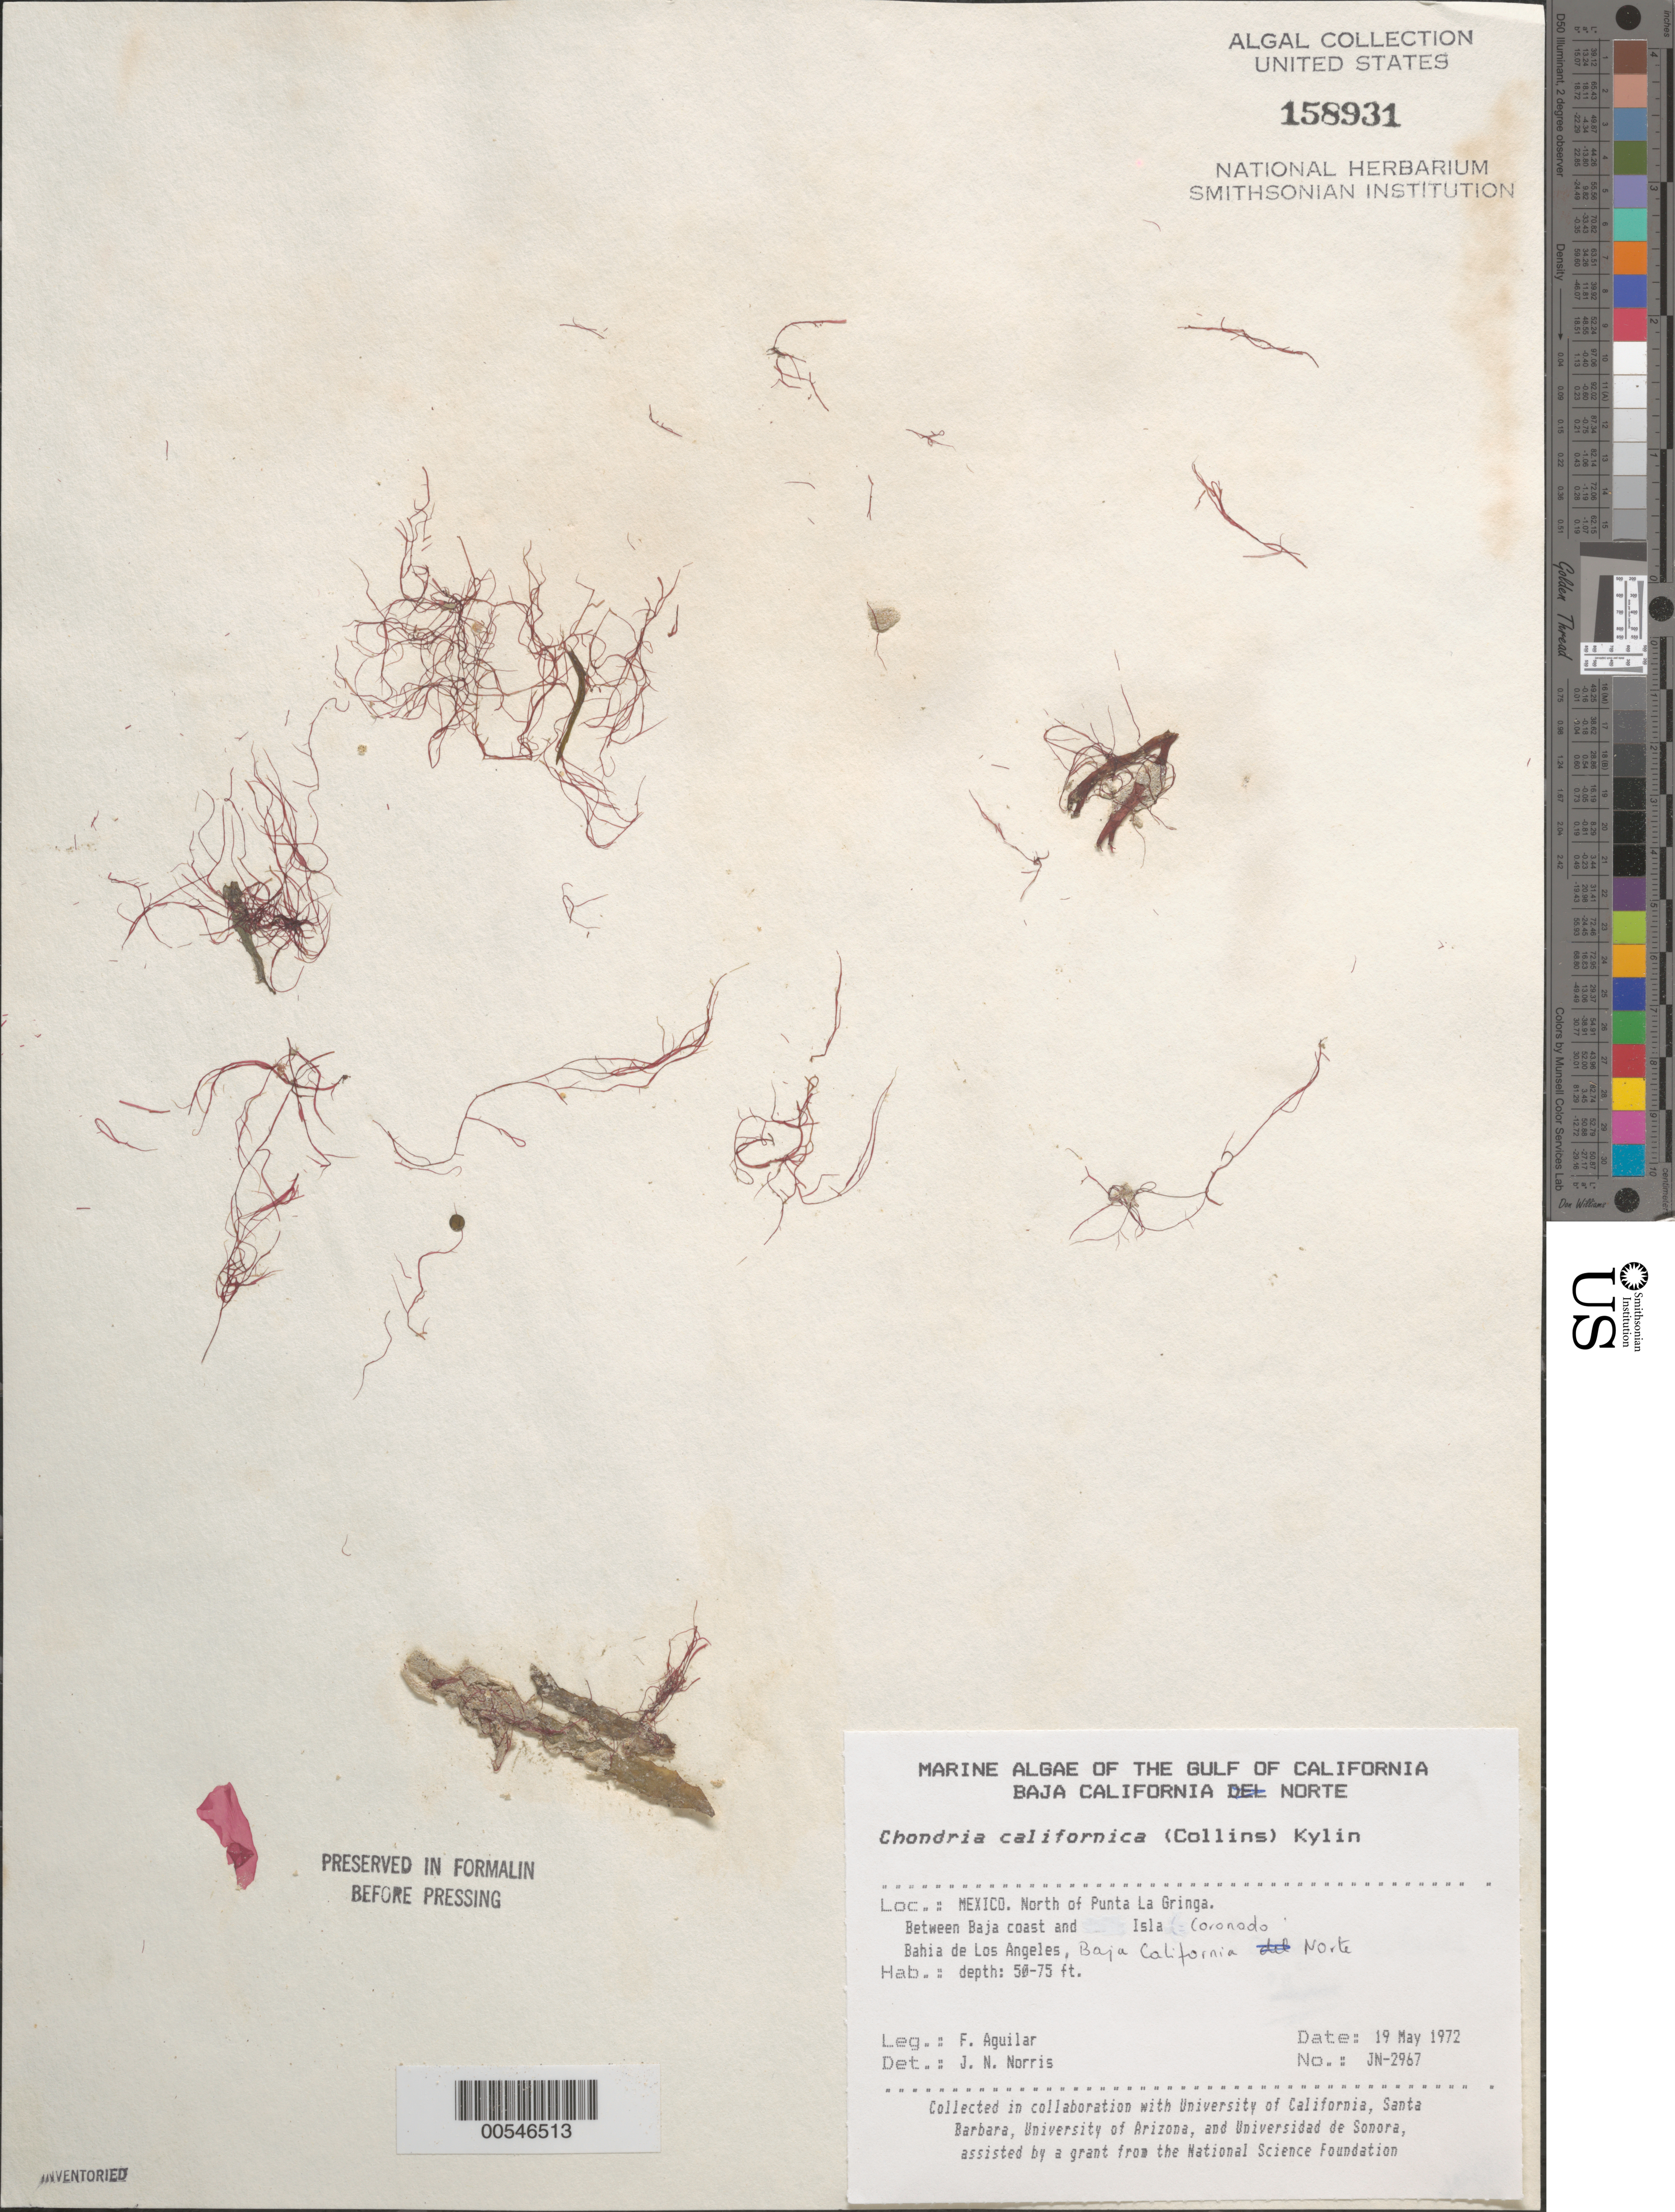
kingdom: Plantae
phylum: Rhodophyta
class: Florideophyceae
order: Ceramiales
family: Rhodomelaceae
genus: Chondria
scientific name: Chondria acrorhizophora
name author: Setch. & N.L. Gardner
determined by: Algae name updating Project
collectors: F. Aguilar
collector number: JN-2967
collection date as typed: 19 May 1972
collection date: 1972-05-19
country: Mexico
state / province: Baja California Norte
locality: Bahia de los Angeles, north of Punta La Gringa, between Baja coast and Isla Coronado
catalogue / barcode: US 158931